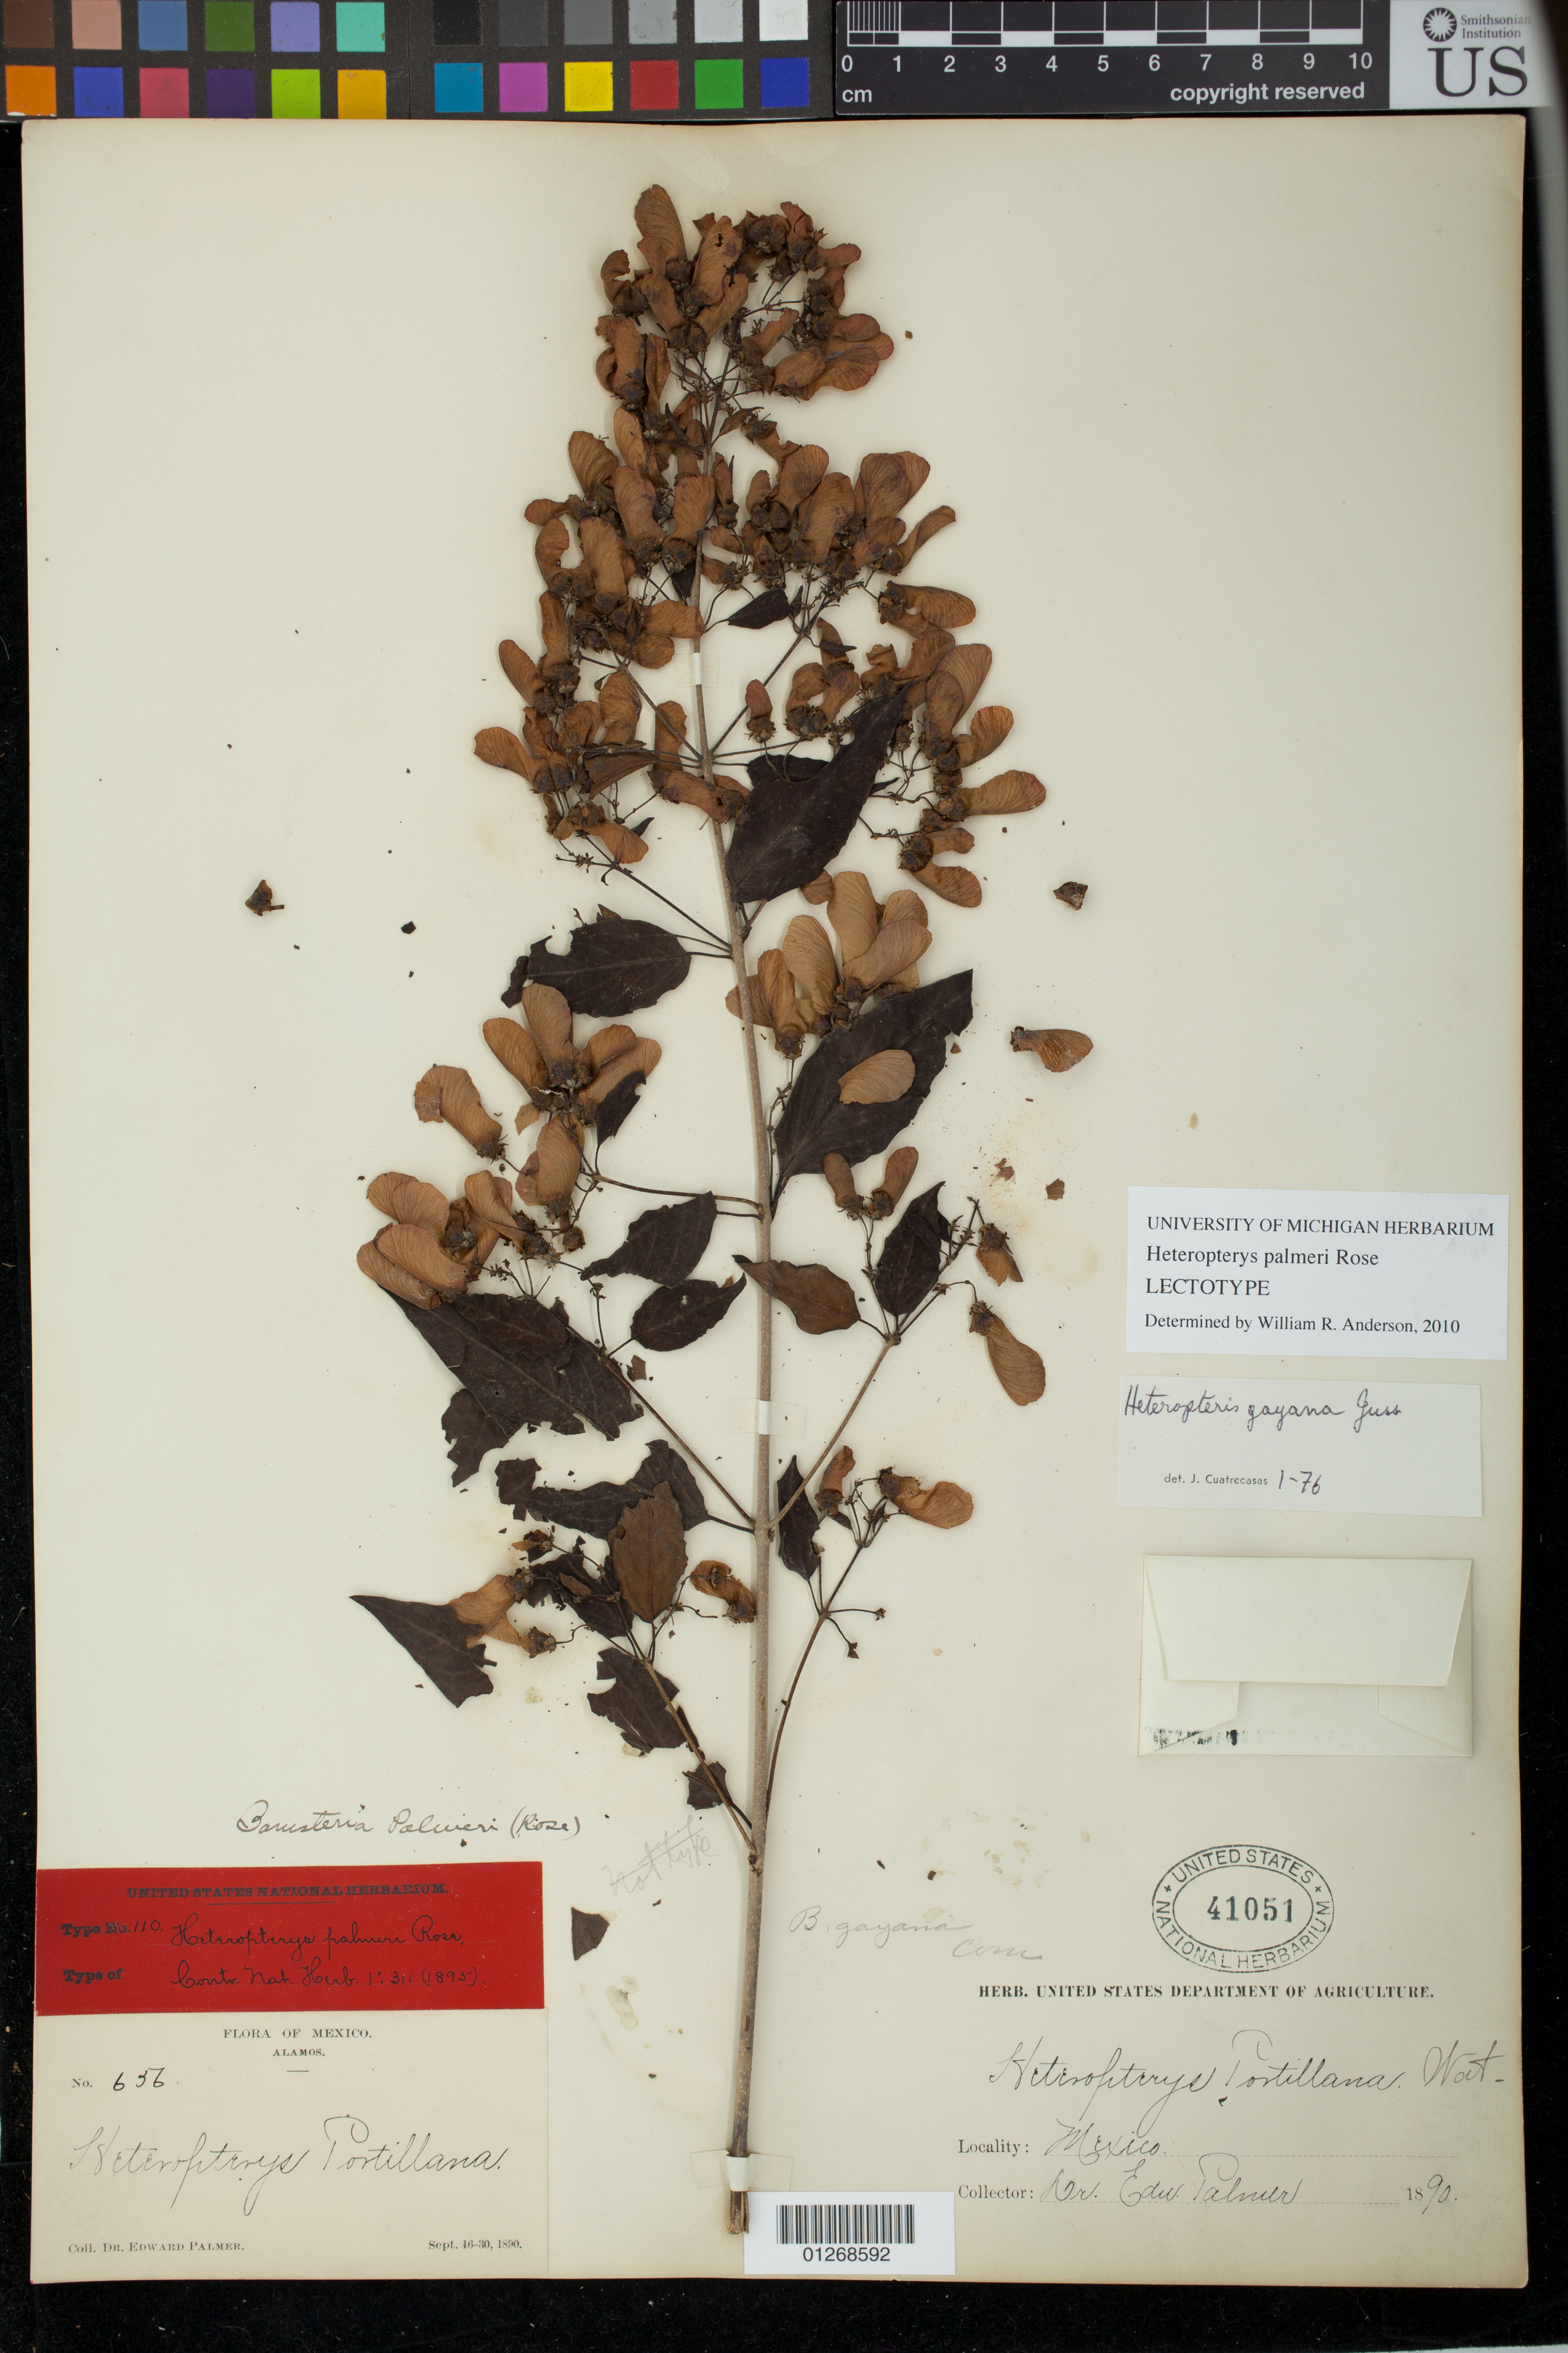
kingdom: Plantae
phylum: Tracheophyta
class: Magnoliopsida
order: Malpighiales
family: Malpighiaceae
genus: Heteropterys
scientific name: Heteropterys palmeri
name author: Rose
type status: Lectotype; Syntype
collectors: E. Palmer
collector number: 656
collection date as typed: Sept. 16-30, 1890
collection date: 1890-09-16/1890-09-30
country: Mexico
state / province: Sonora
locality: Alamos.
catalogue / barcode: US 41051